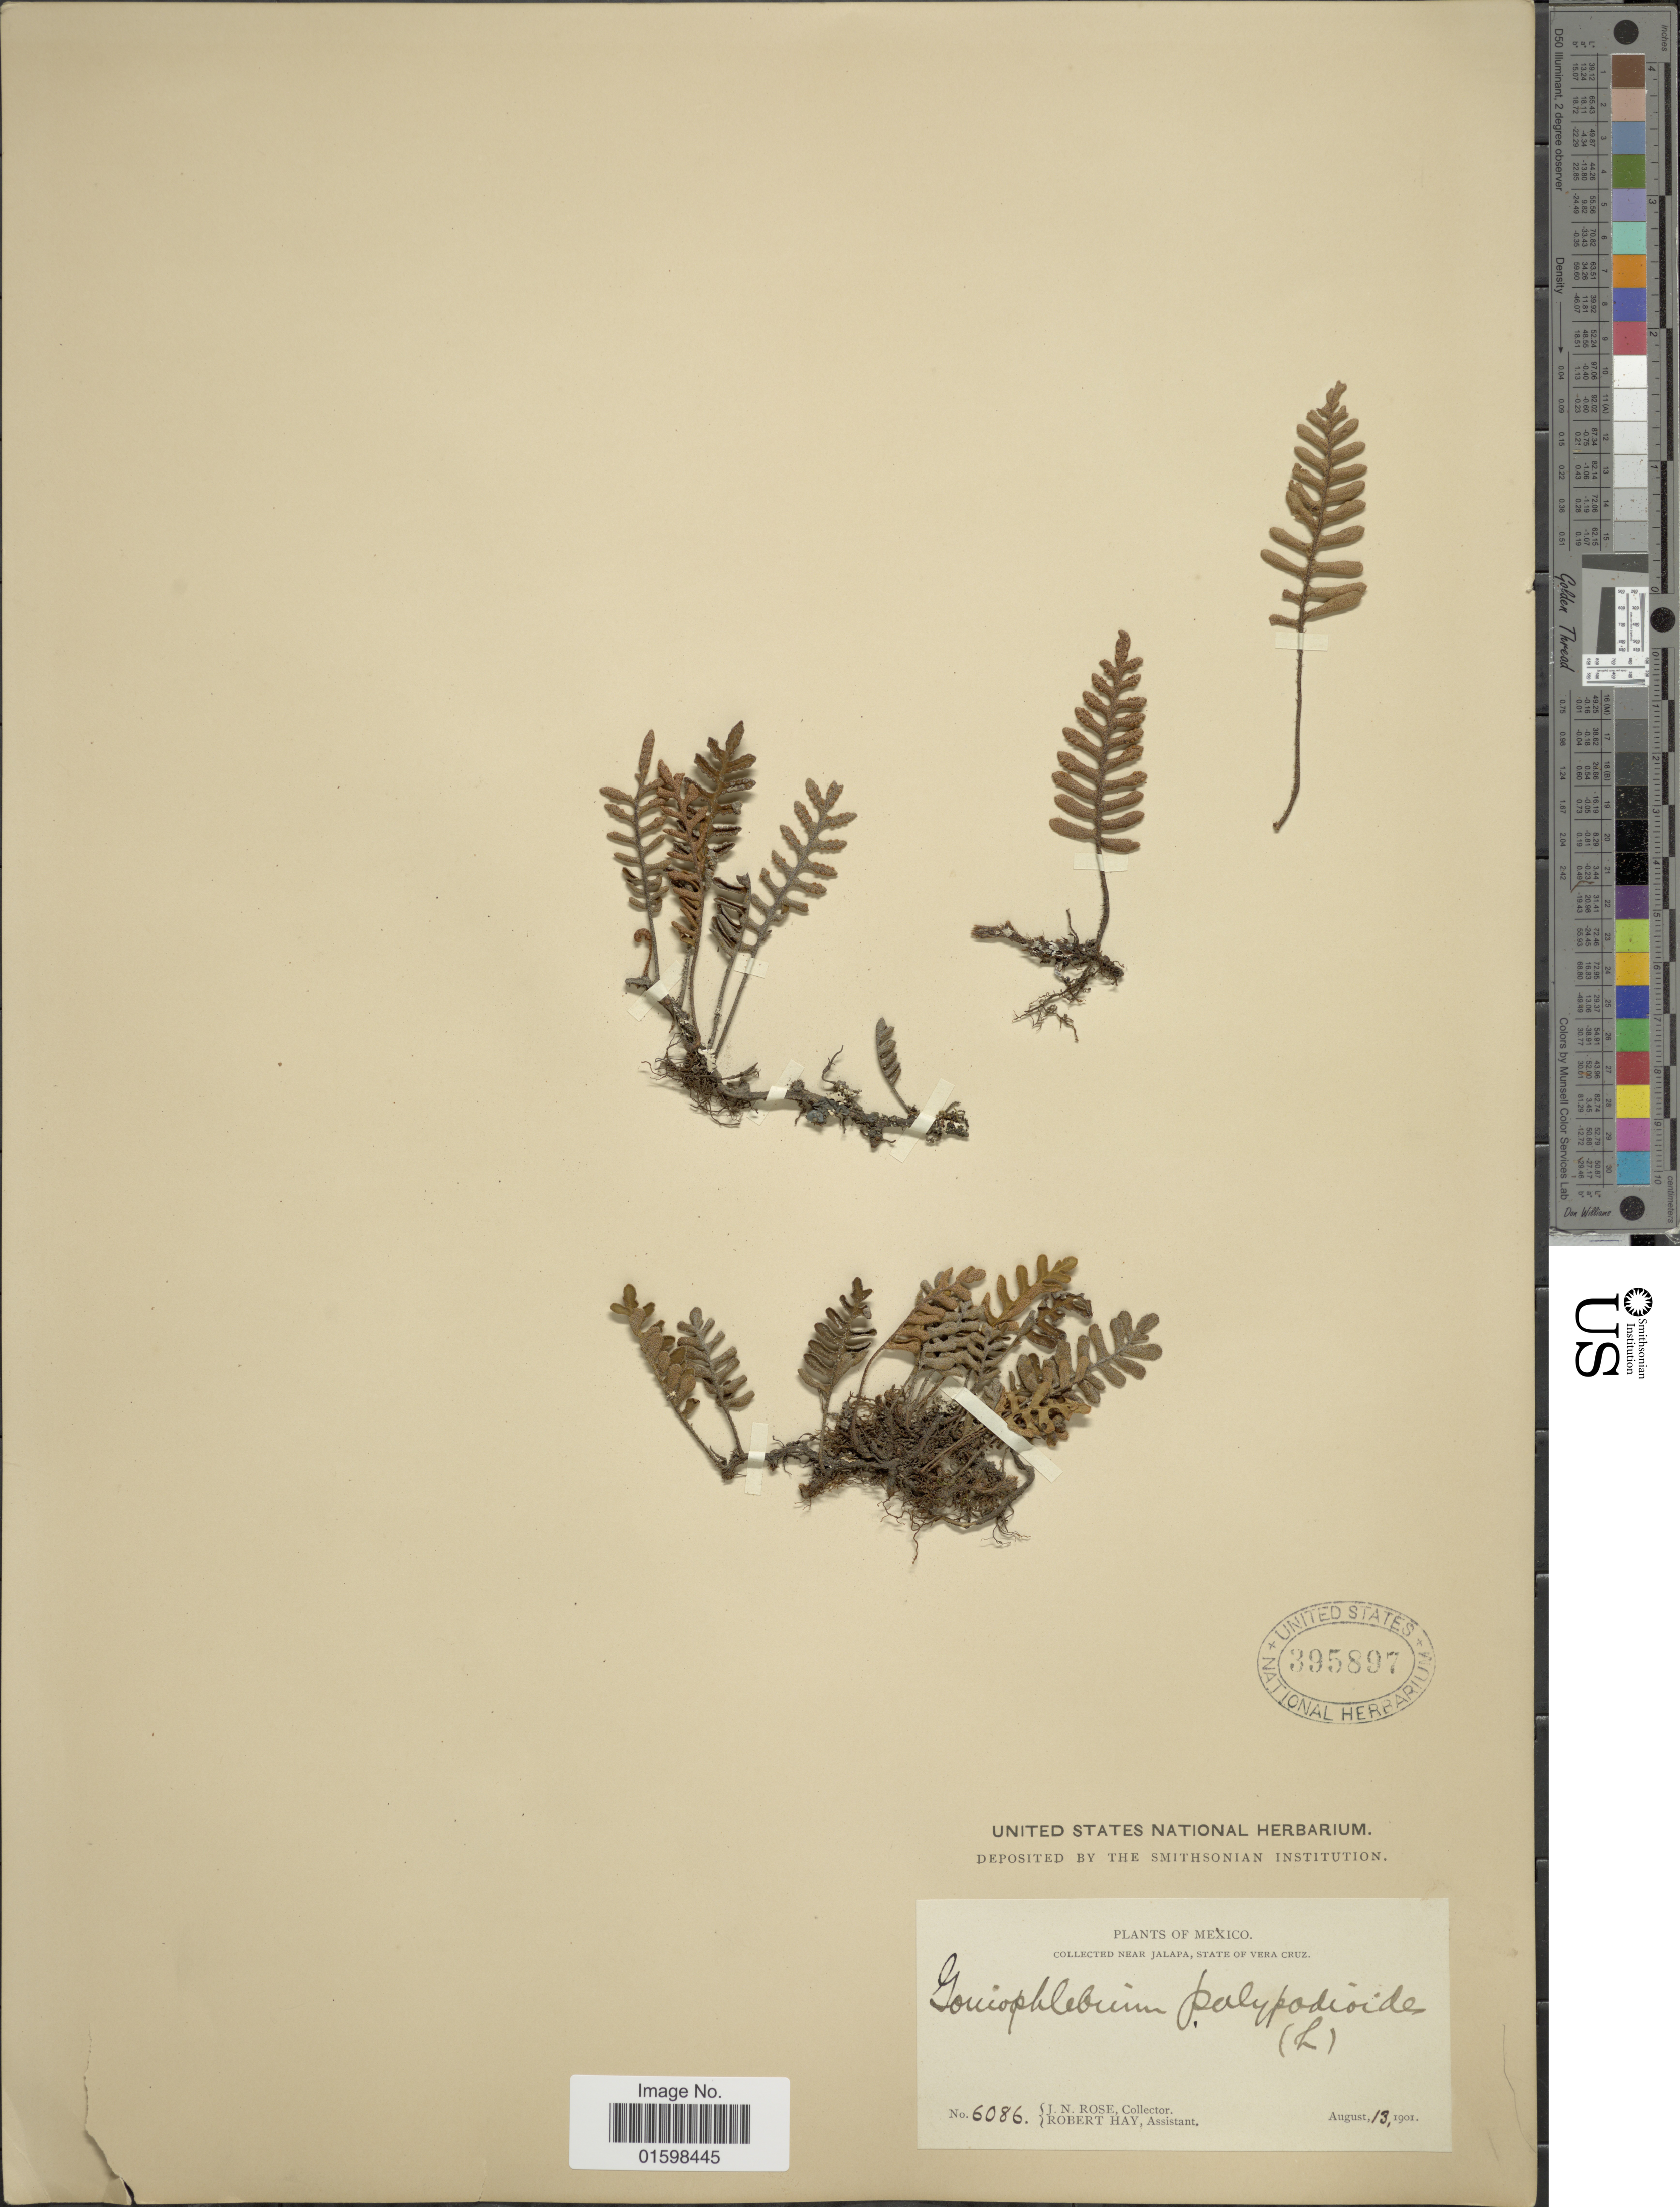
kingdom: Plantae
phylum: Tracheophyta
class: Polypodiopsida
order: Polypodiales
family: Polypodiaceae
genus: Pleopeltis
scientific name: Pleopeltis polypodioides var. acicularis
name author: (Weath.) E.G. Andrews & Windham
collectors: J. N. Rose & R. H. Hay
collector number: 6086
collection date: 1901-08-13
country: Mexico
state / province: Veracruz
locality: Near Jalapa, State of Vera Cruz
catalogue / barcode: US 395897